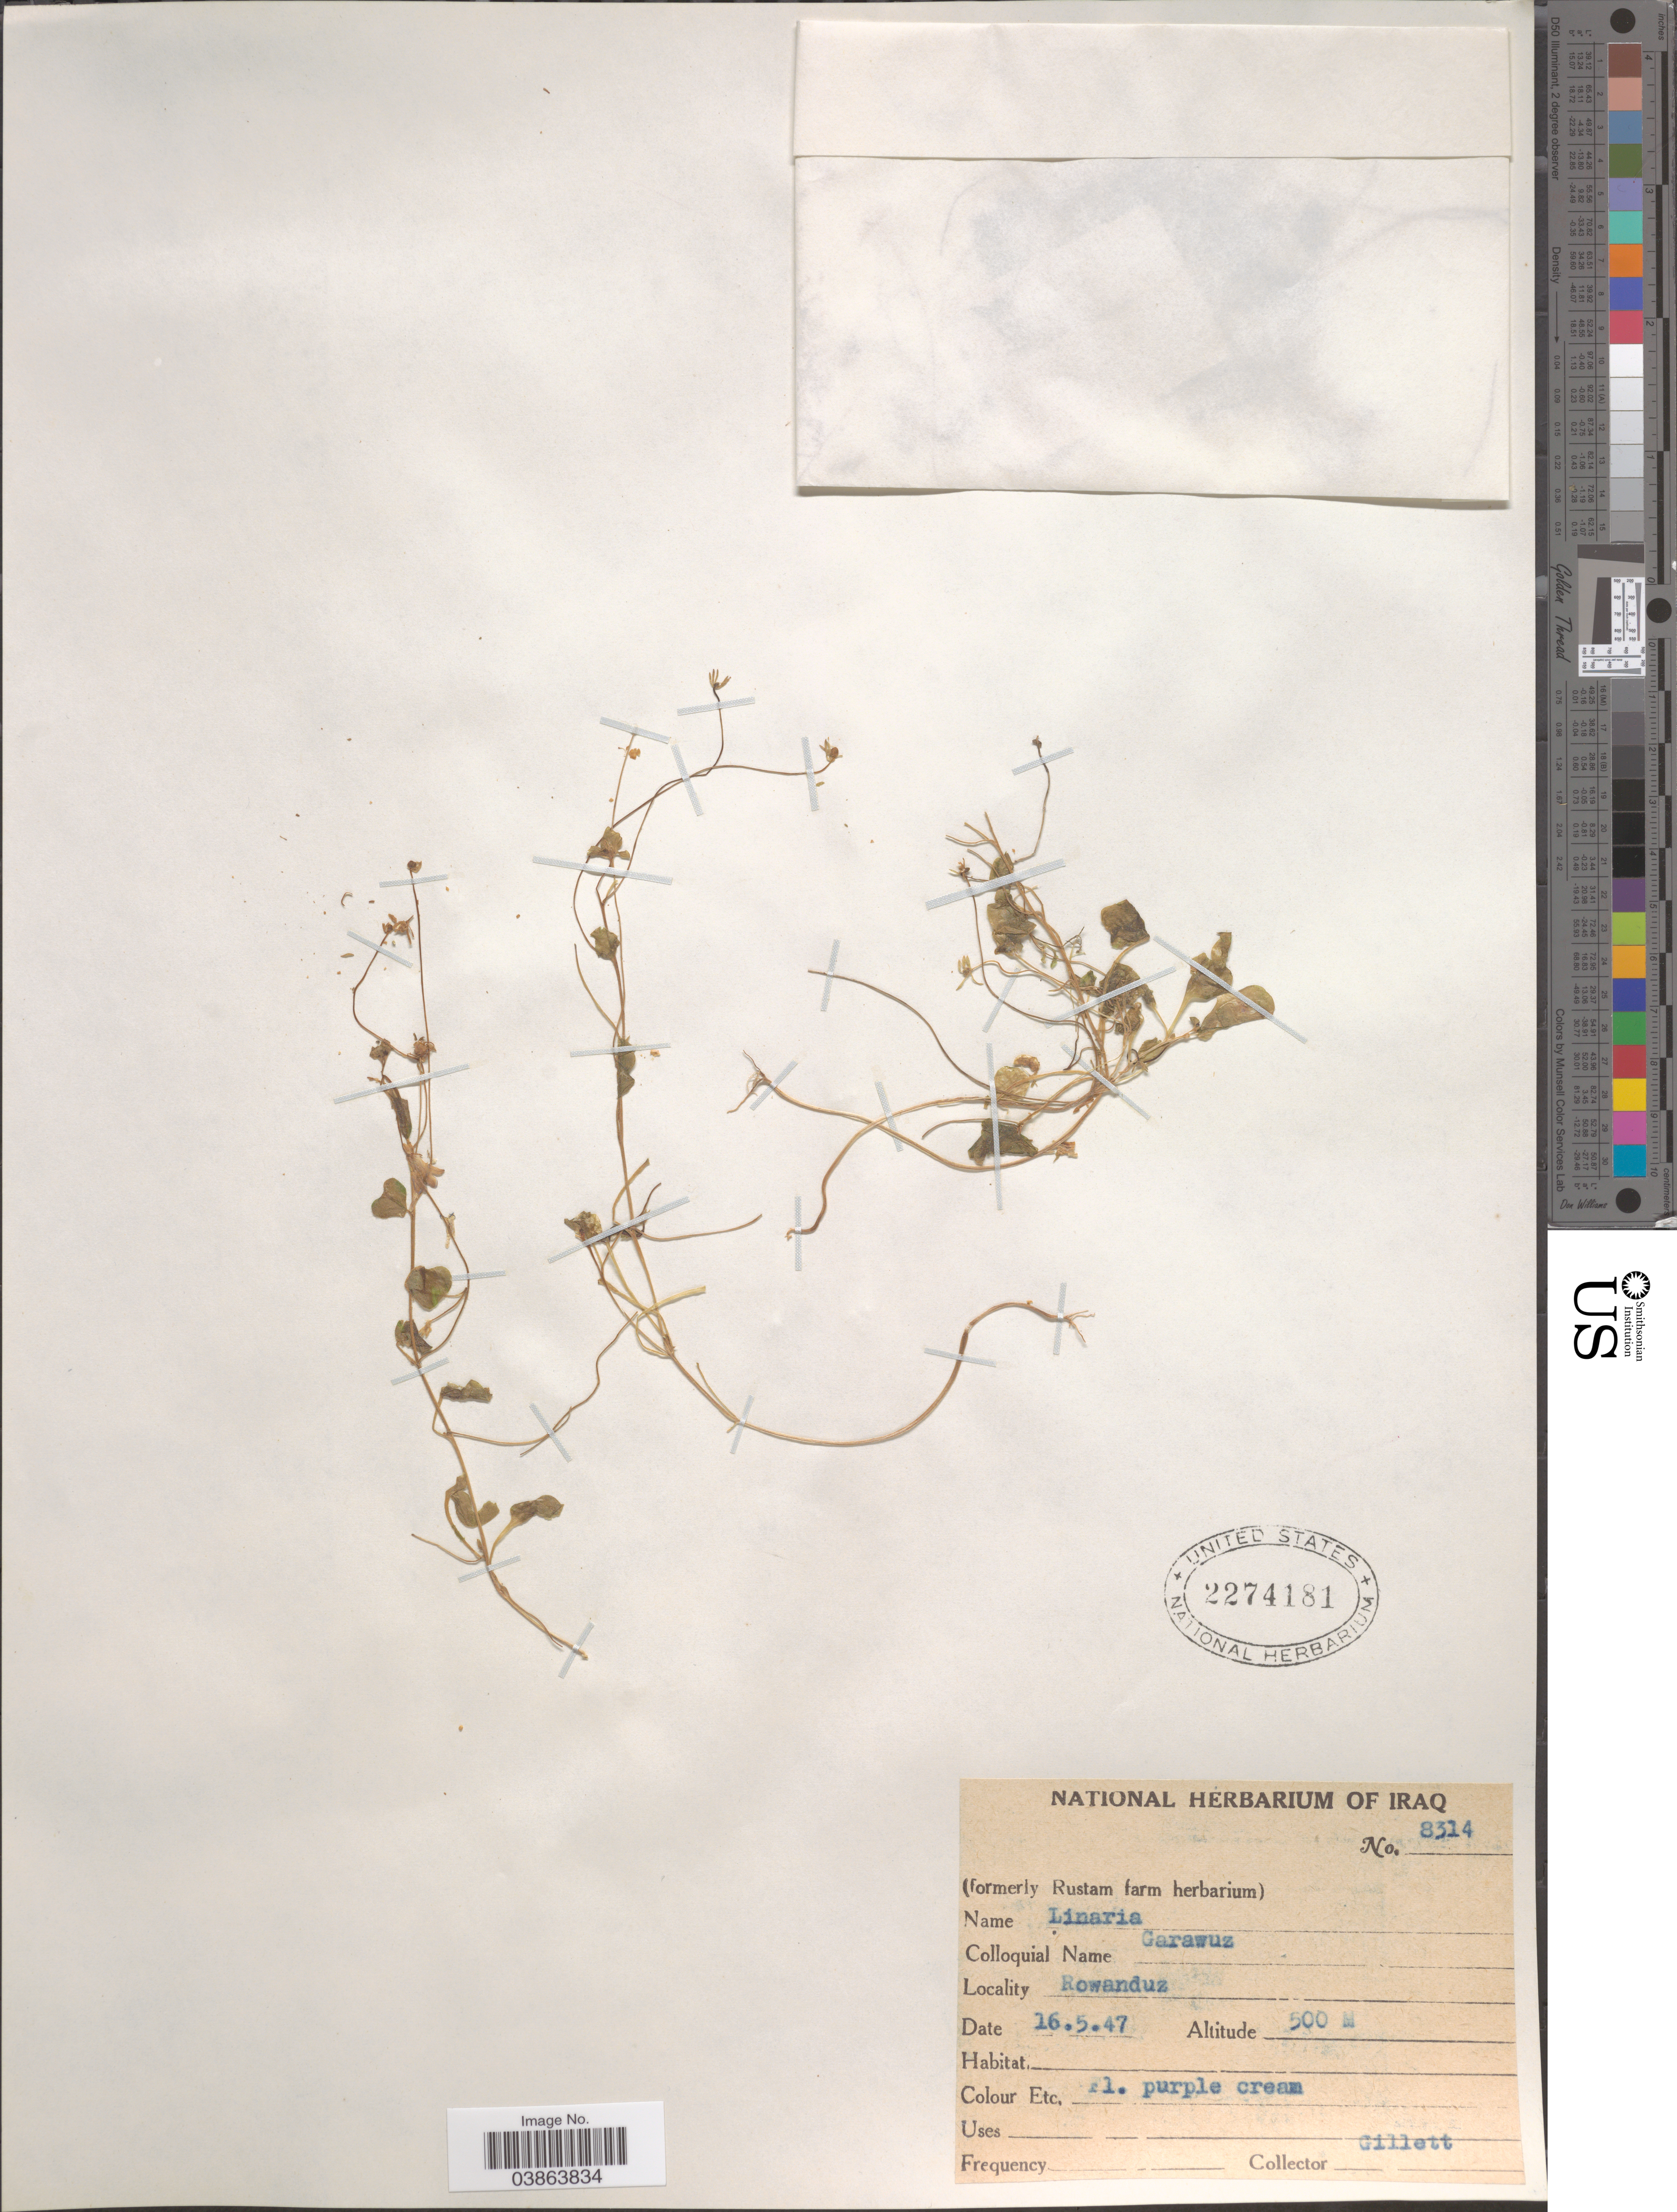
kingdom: Plantae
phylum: Tracheophyta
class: Magnoliopsida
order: Lamiales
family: Plantaginaceae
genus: Linaria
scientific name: Linaria sp.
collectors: Gillett, --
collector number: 8314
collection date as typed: Transcribed d/m/y: 16/5/47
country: Iraq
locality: Rowanduz.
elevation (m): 500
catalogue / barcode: US 2274181